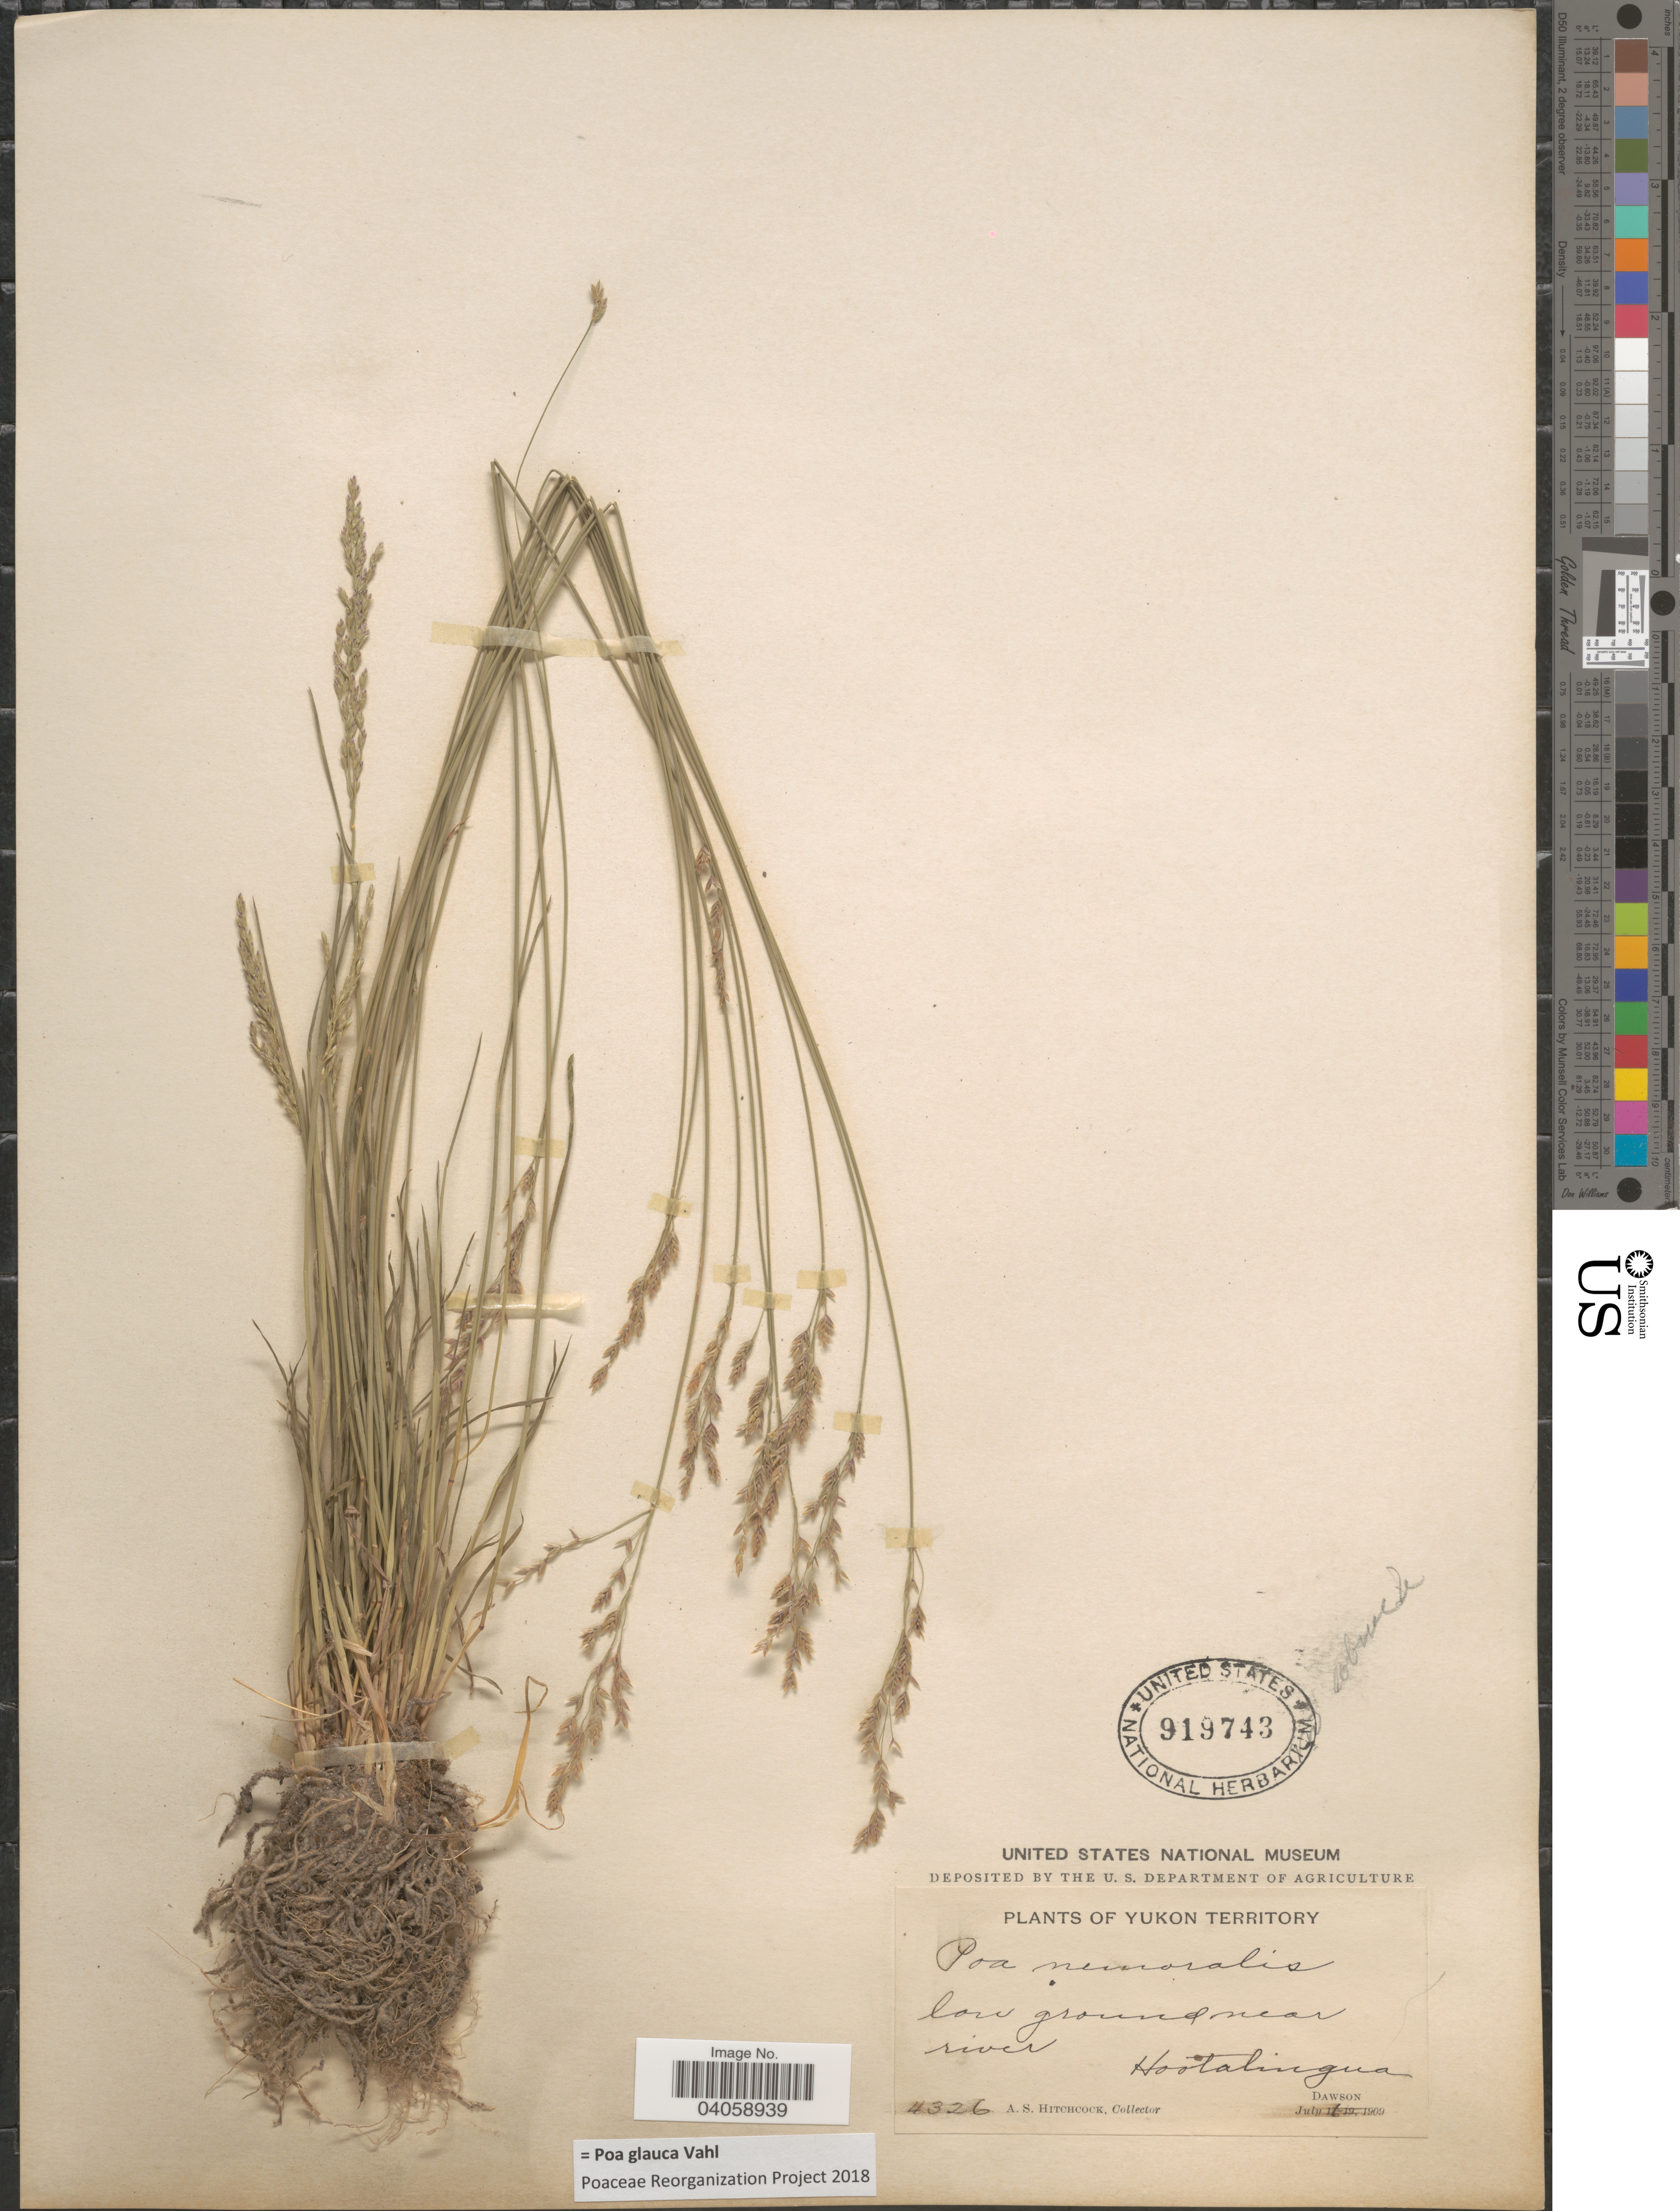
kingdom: Plantae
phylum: Tracheophyta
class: Liliopsida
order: Poales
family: Poaceae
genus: Poa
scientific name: Poa glauca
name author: Vahl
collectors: A. S. Hitchcock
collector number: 4326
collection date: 1909-07-16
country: Canada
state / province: Yukon Territory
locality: Hootalinqua. Dawson.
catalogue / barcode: US 919743